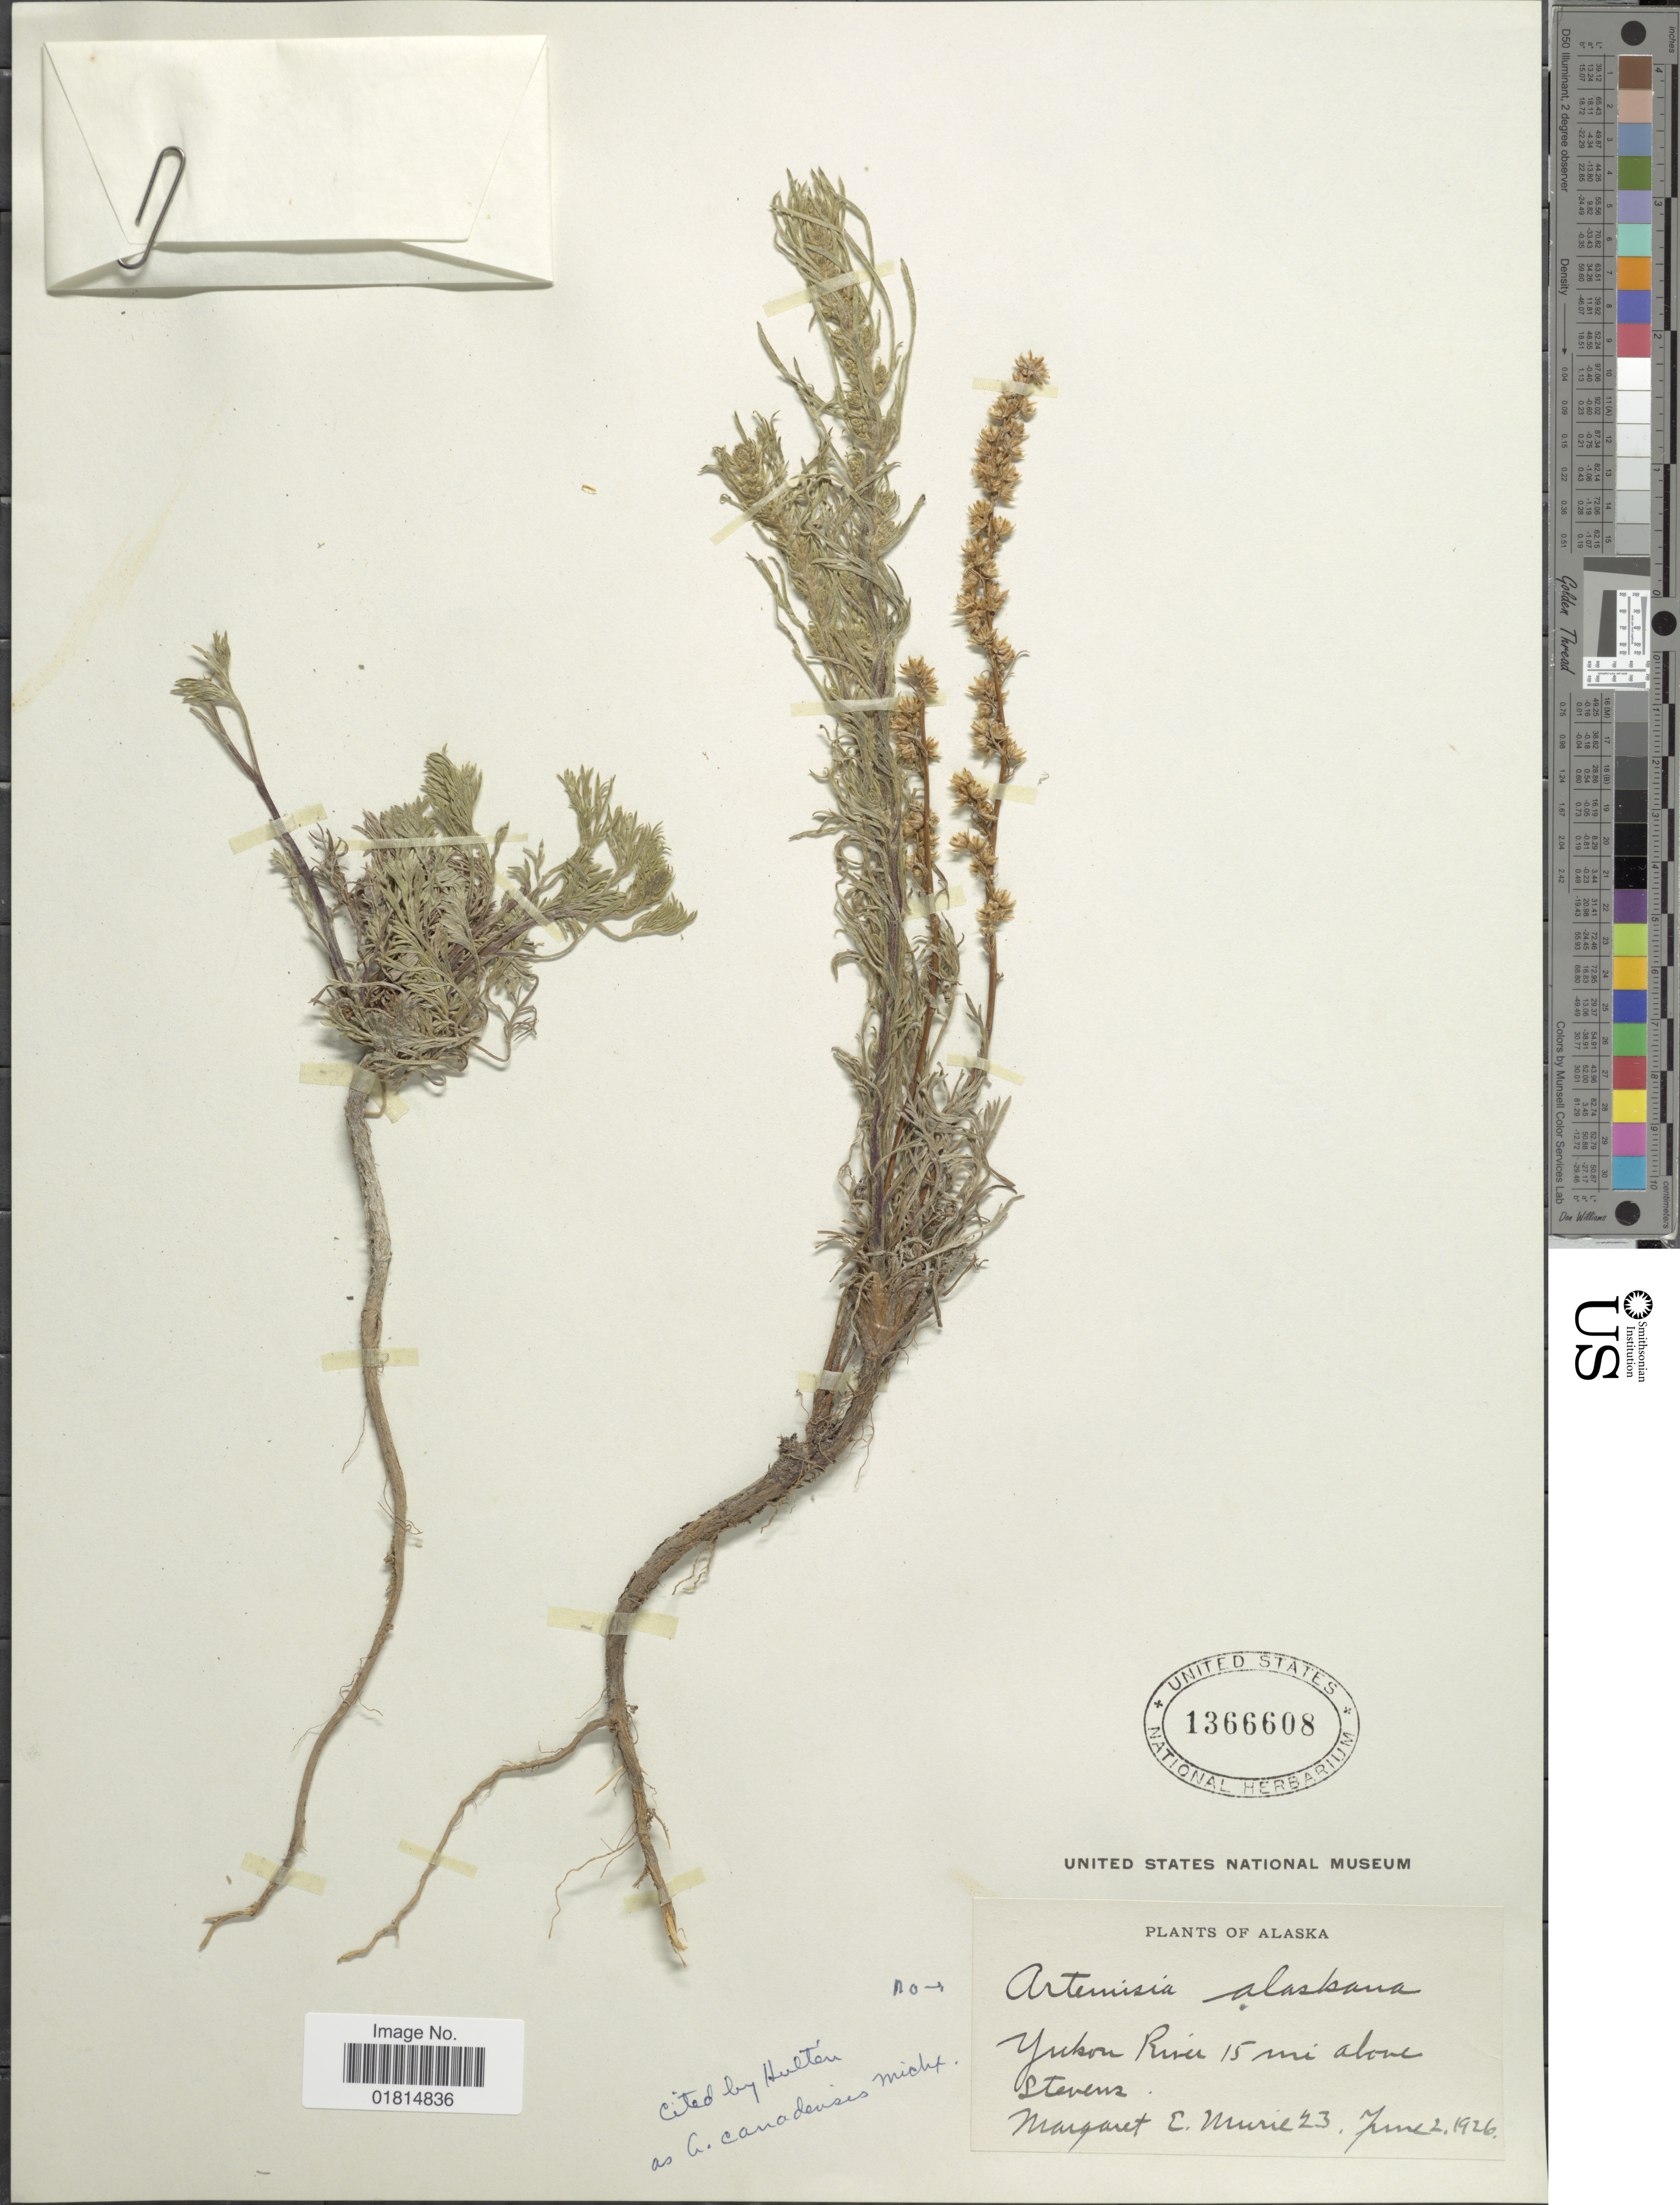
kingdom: Plantae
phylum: Tracheophyta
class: Magnoliopsida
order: Asterales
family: Asteraceae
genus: Artemisia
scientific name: Artemisia canadensis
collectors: M. Murie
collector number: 23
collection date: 1926-06-02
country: United States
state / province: Alaska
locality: Yukon River 15 mi above Stevens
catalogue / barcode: US 1366608